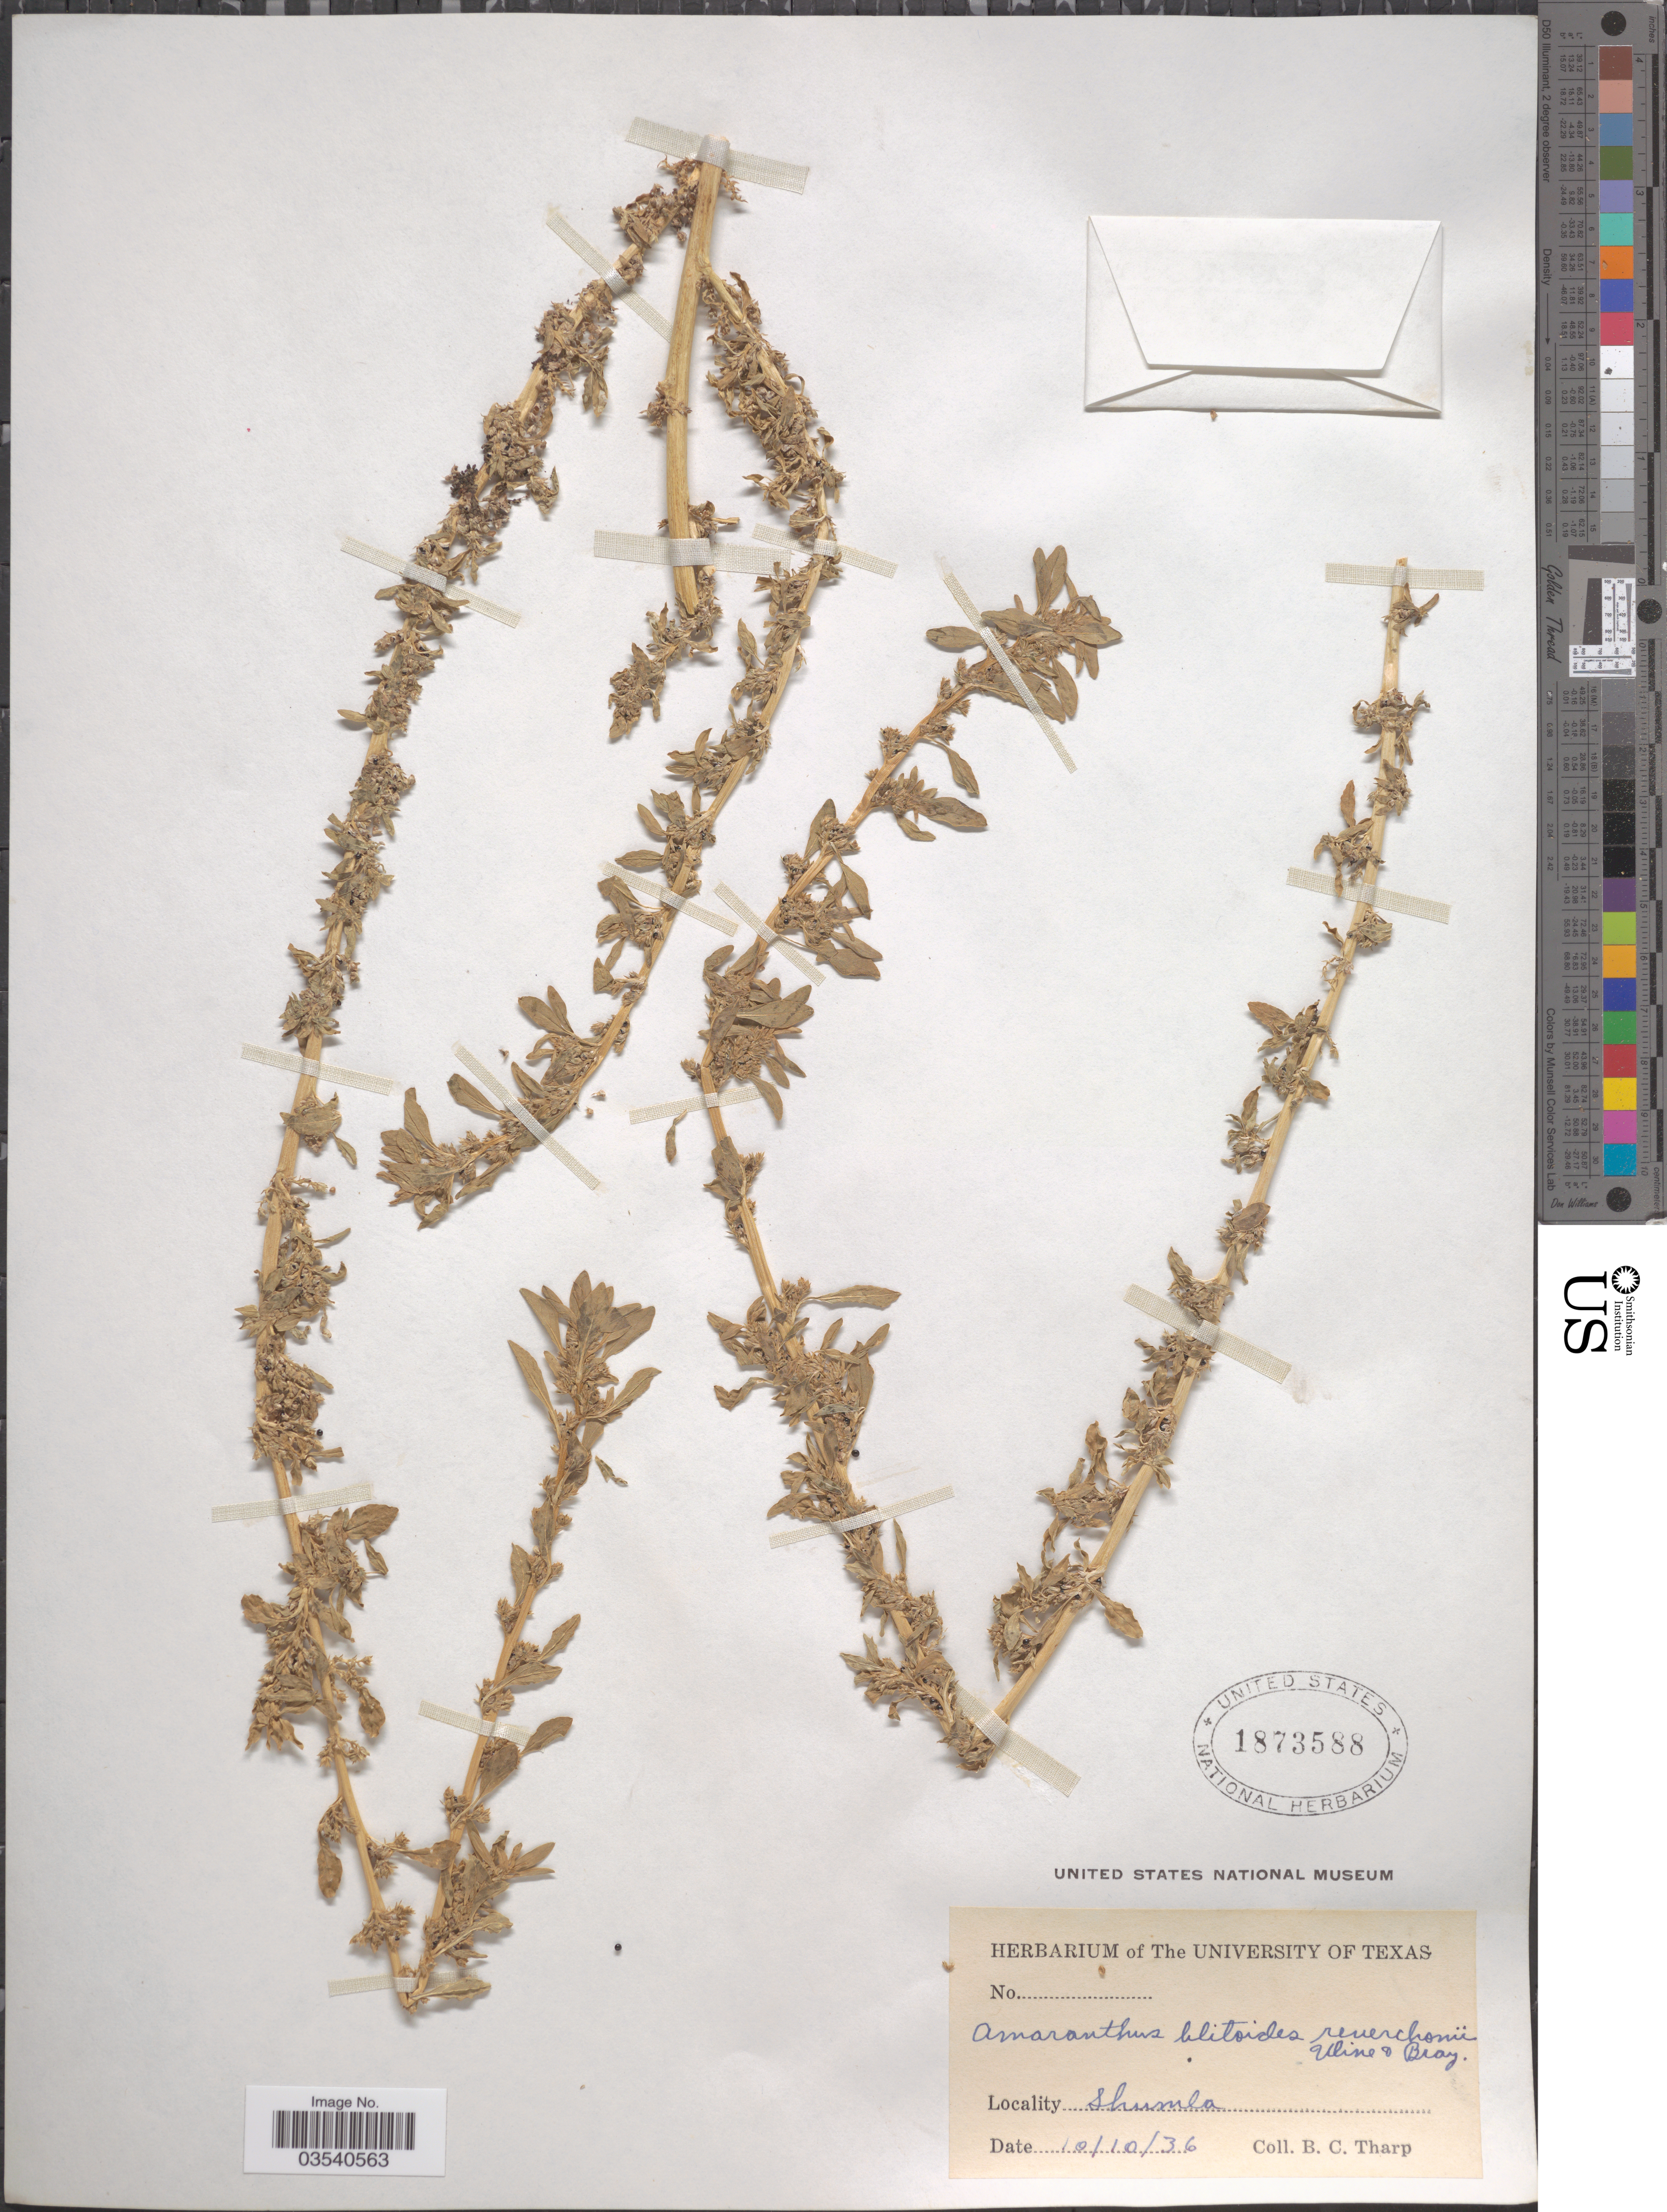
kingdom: Plantae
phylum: Tracheophyta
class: Magnoliopsida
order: Caryophyllales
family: Amaranthaceae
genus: Amaranthus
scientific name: Amaranthus graecizans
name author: L.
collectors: B. C. Tharp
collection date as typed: Transcribed d/m/y: 10/10/36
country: United States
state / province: Texas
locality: Shumla.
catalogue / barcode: US 1873588